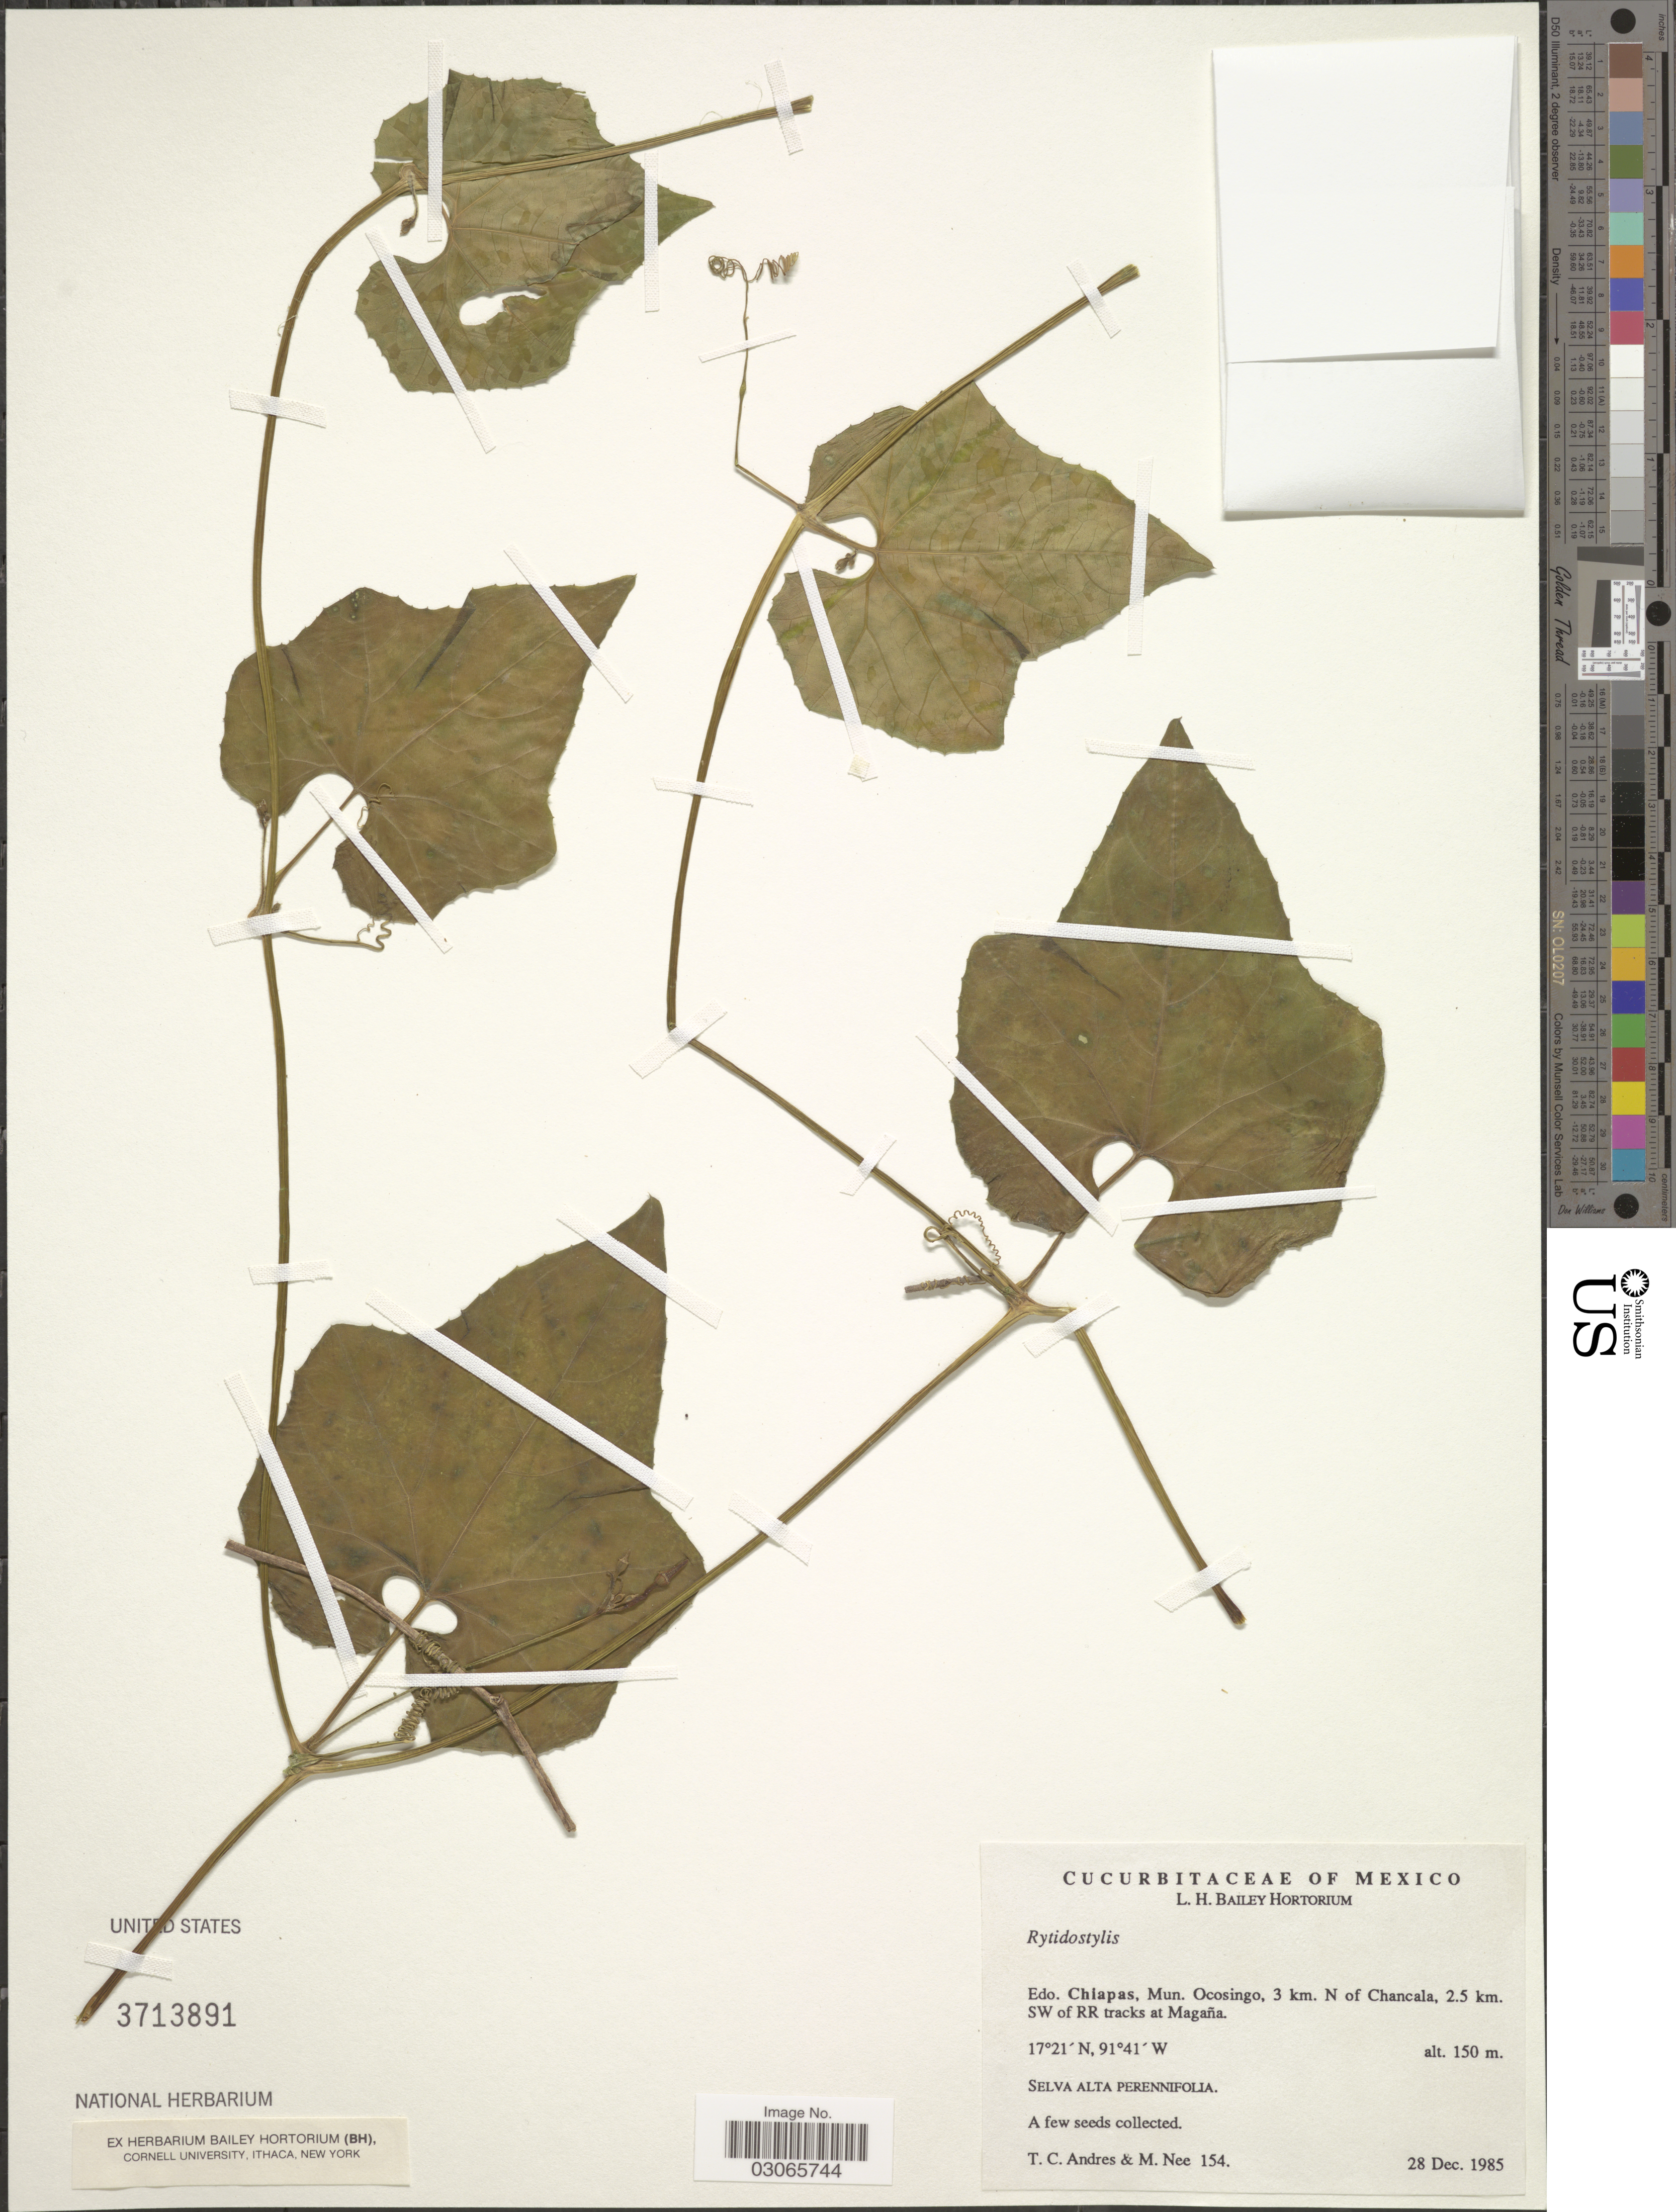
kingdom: Plantae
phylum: Tracheophyta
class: Magnoliopsida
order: Cucurbitales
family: Cucurbitaceae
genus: Cyclanthera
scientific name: Cyclanthera sp.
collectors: T. C. Andres & M. Nee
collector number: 154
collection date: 1985-12-28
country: Mexico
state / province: Chiapas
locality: Mun. Ocosingo, 3 km. N of Chancala, 2.5 km. SW of RR tracks at Magaña.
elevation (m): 150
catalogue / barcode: US 3713891